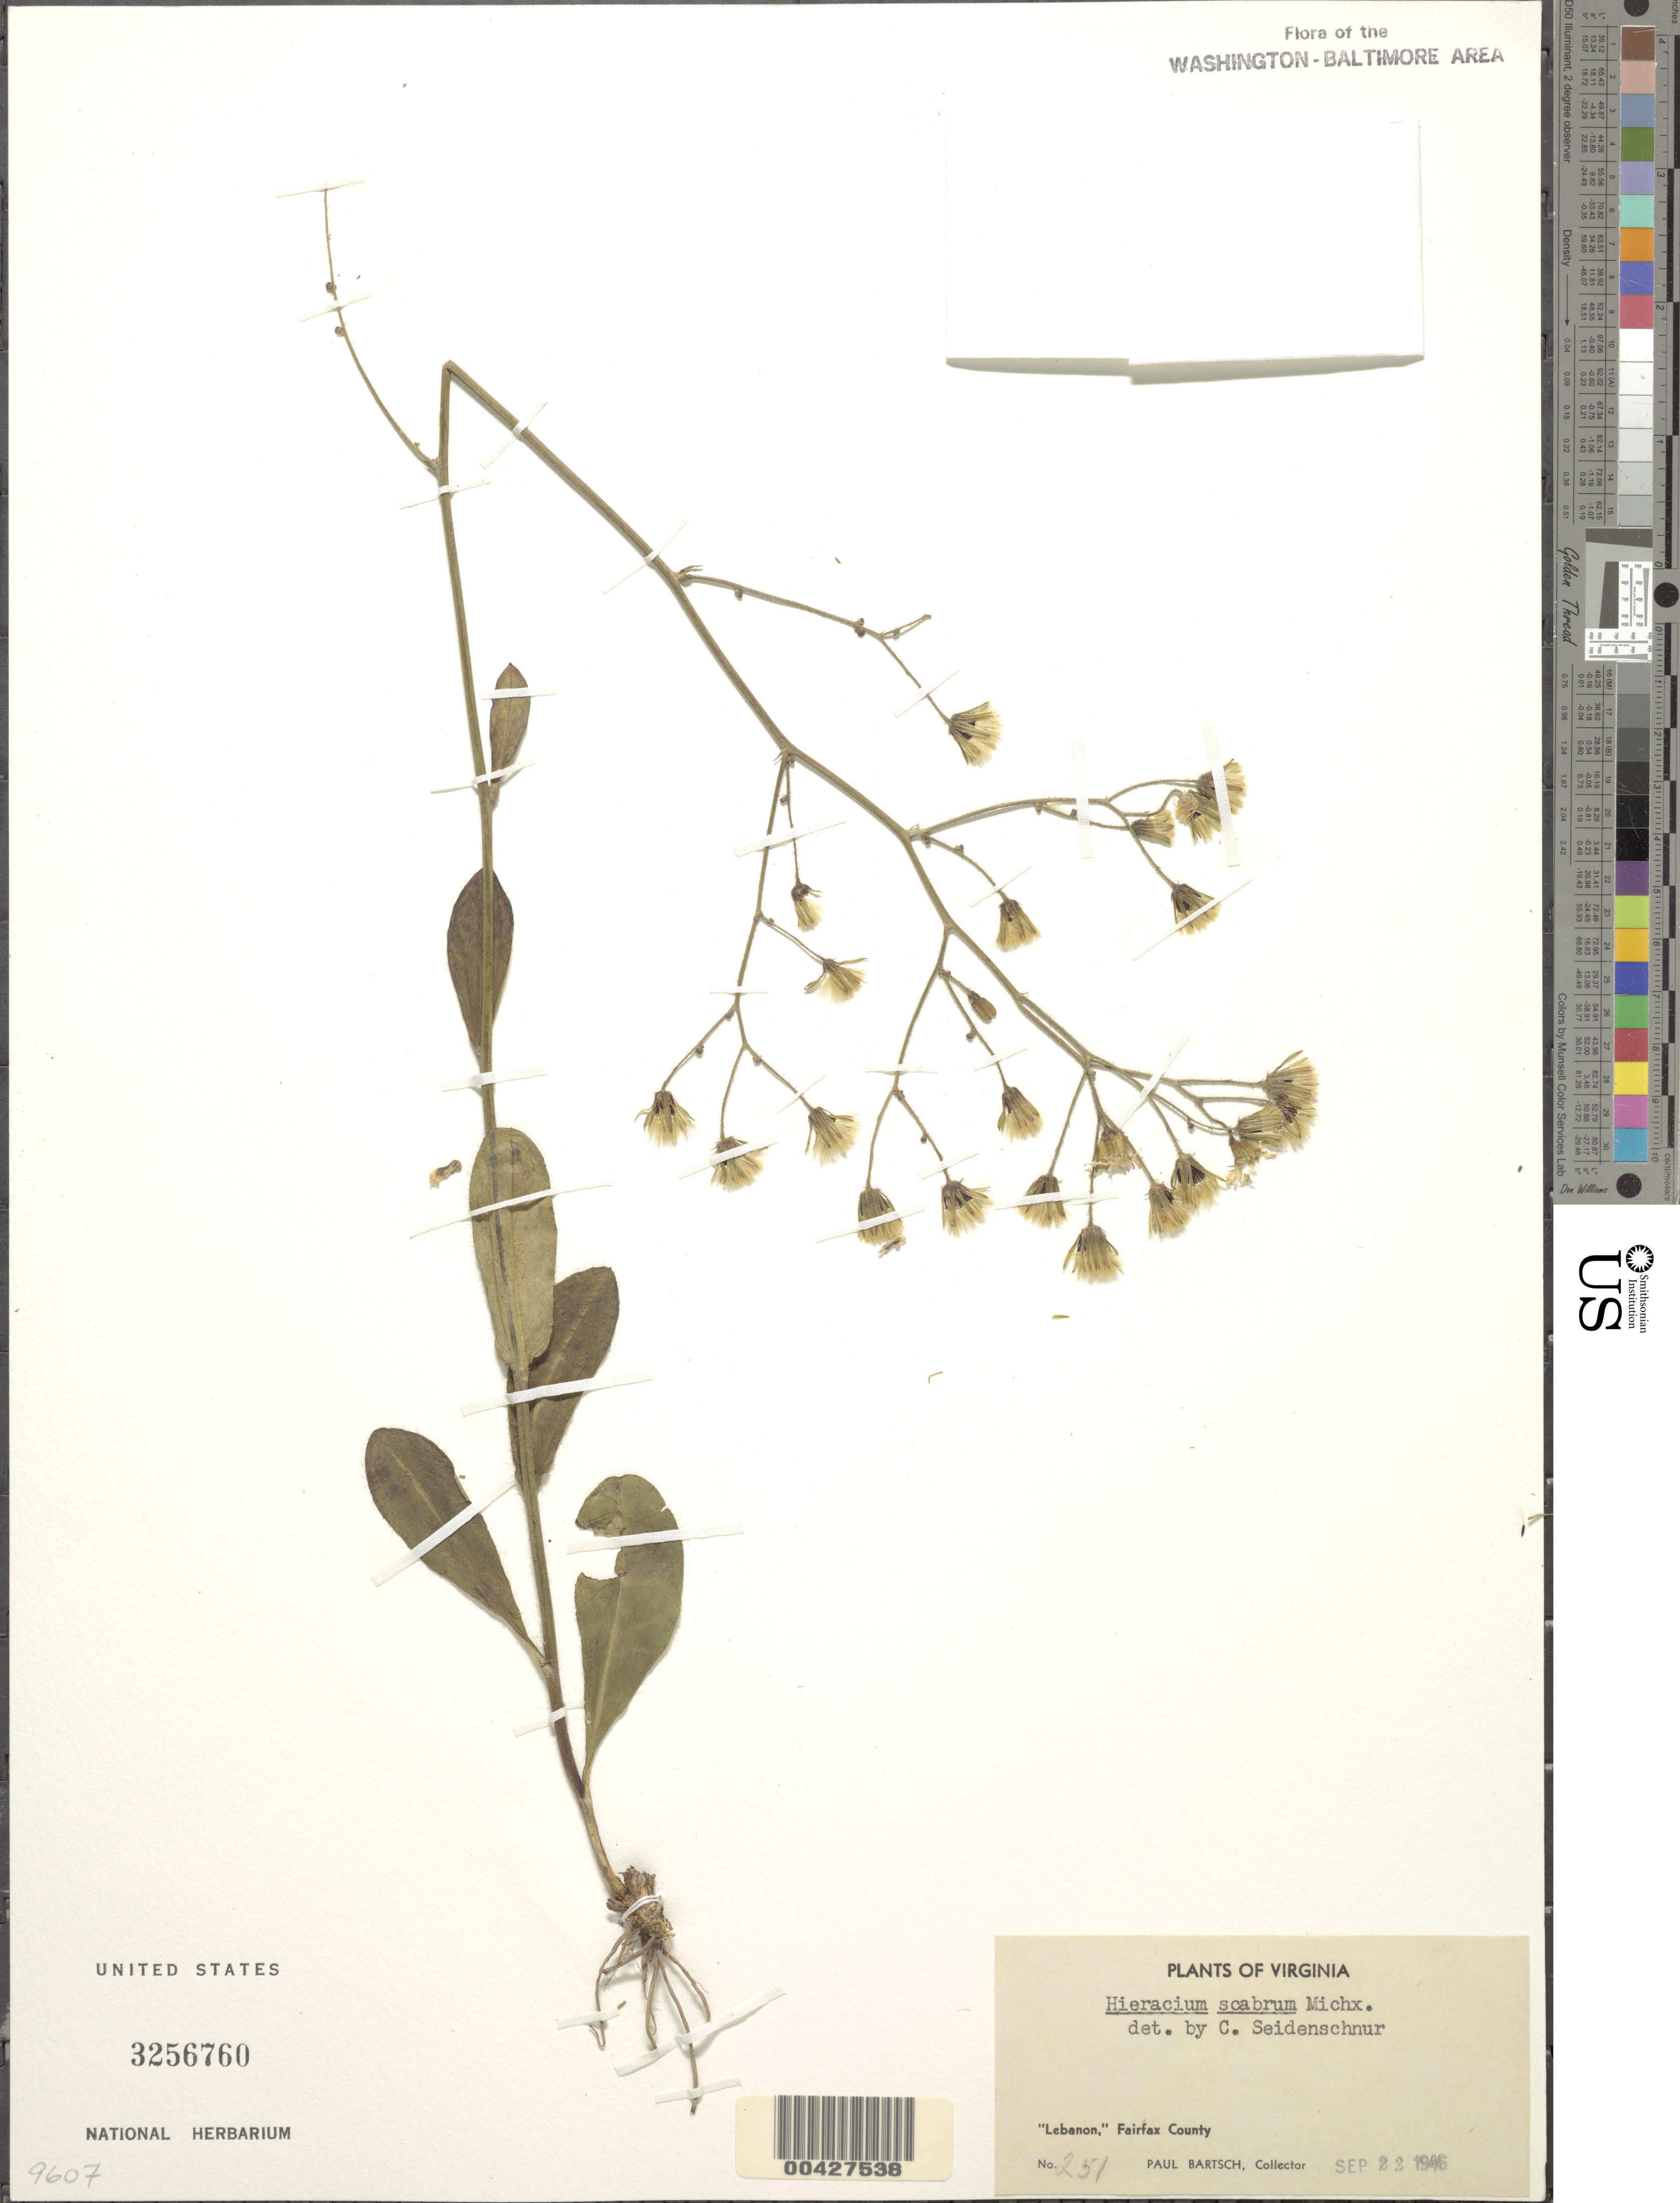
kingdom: Plantae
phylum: Tracheophyta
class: Magnoliopsida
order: Asterales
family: Asteraceae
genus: Pilosella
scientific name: Pilosella verruculata subsp. verruculata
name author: (Link) Soják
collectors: P. Bartsch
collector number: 251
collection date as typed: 22 Sep 1946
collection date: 1946-09-22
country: United States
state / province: Virginia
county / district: Fairfax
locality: Lebanon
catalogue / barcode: US 3256760